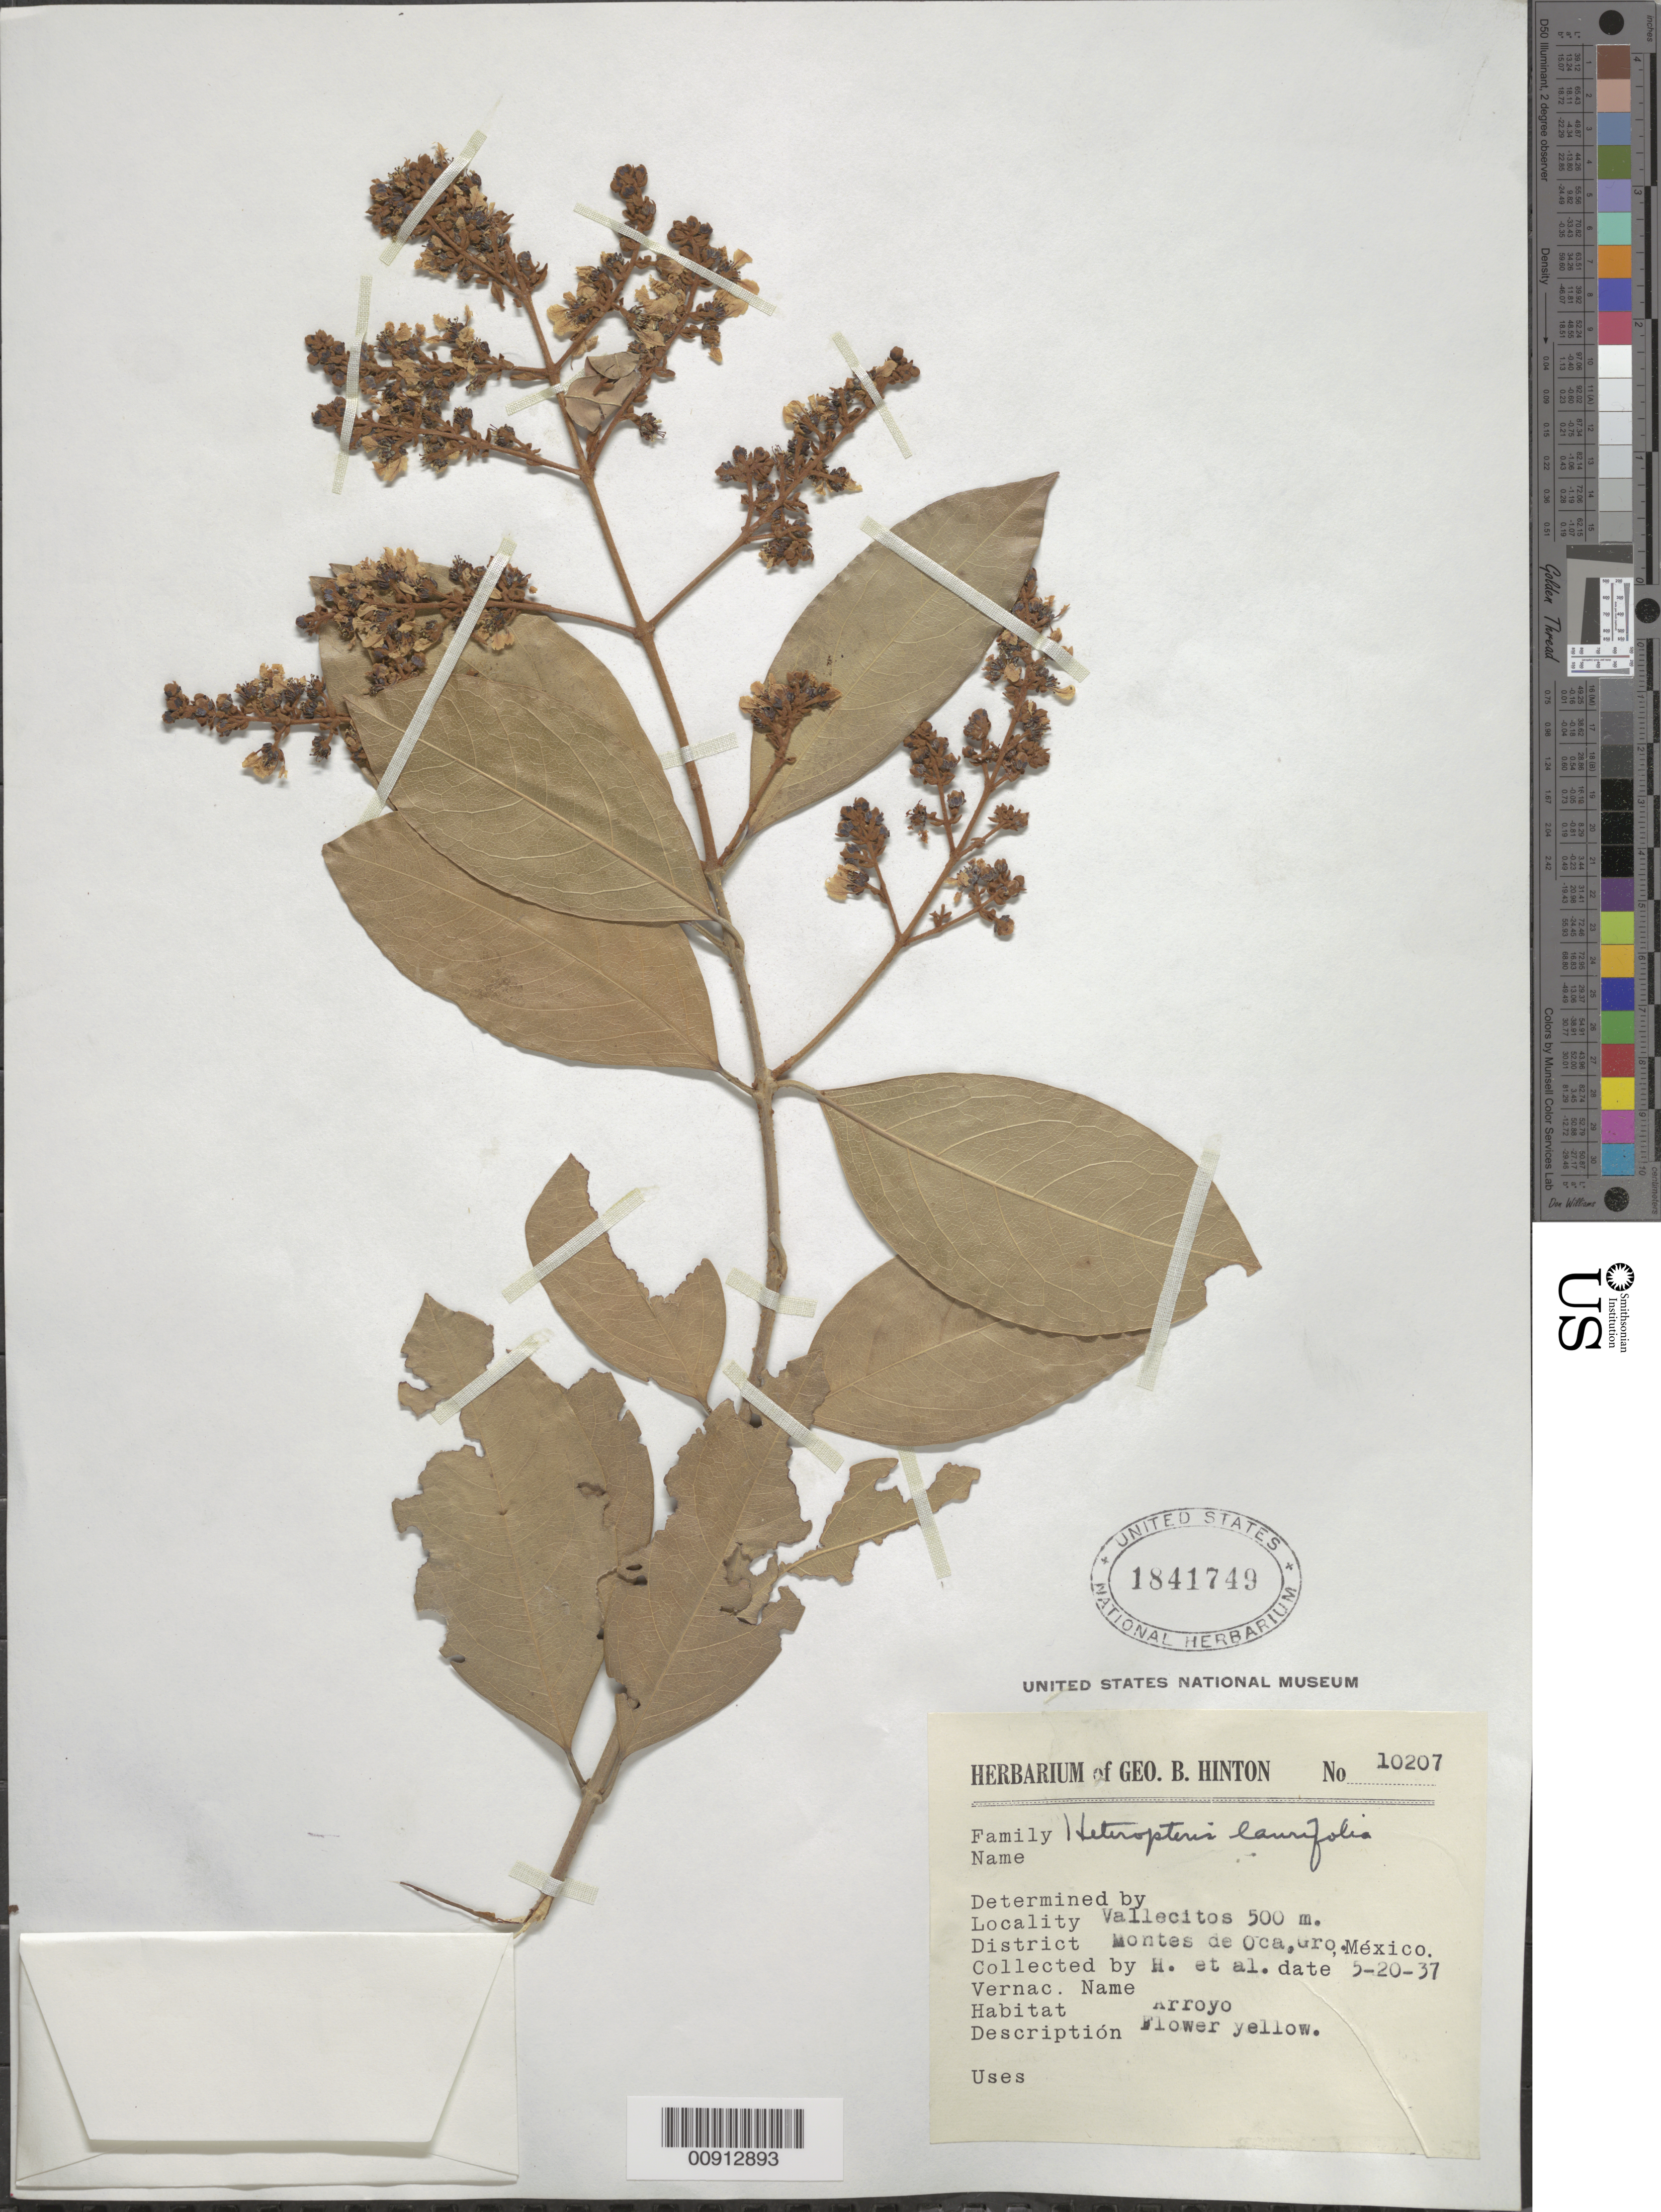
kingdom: Plantae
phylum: Tracheophyta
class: Magnoliopsida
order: Malpighiales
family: Malpighiaceae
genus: Heteropterys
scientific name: Heteropterys laurifolia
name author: (L.) A. Juss.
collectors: G. B. Hinton & et al.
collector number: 10207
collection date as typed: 20 May 1937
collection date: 1937-05-20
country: Mexico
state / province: Guerrero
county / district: Montes de Oca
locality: Vallecitos, District Montes de Oca, Guerrero.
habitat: Arroyo.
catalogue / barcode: US 1841749